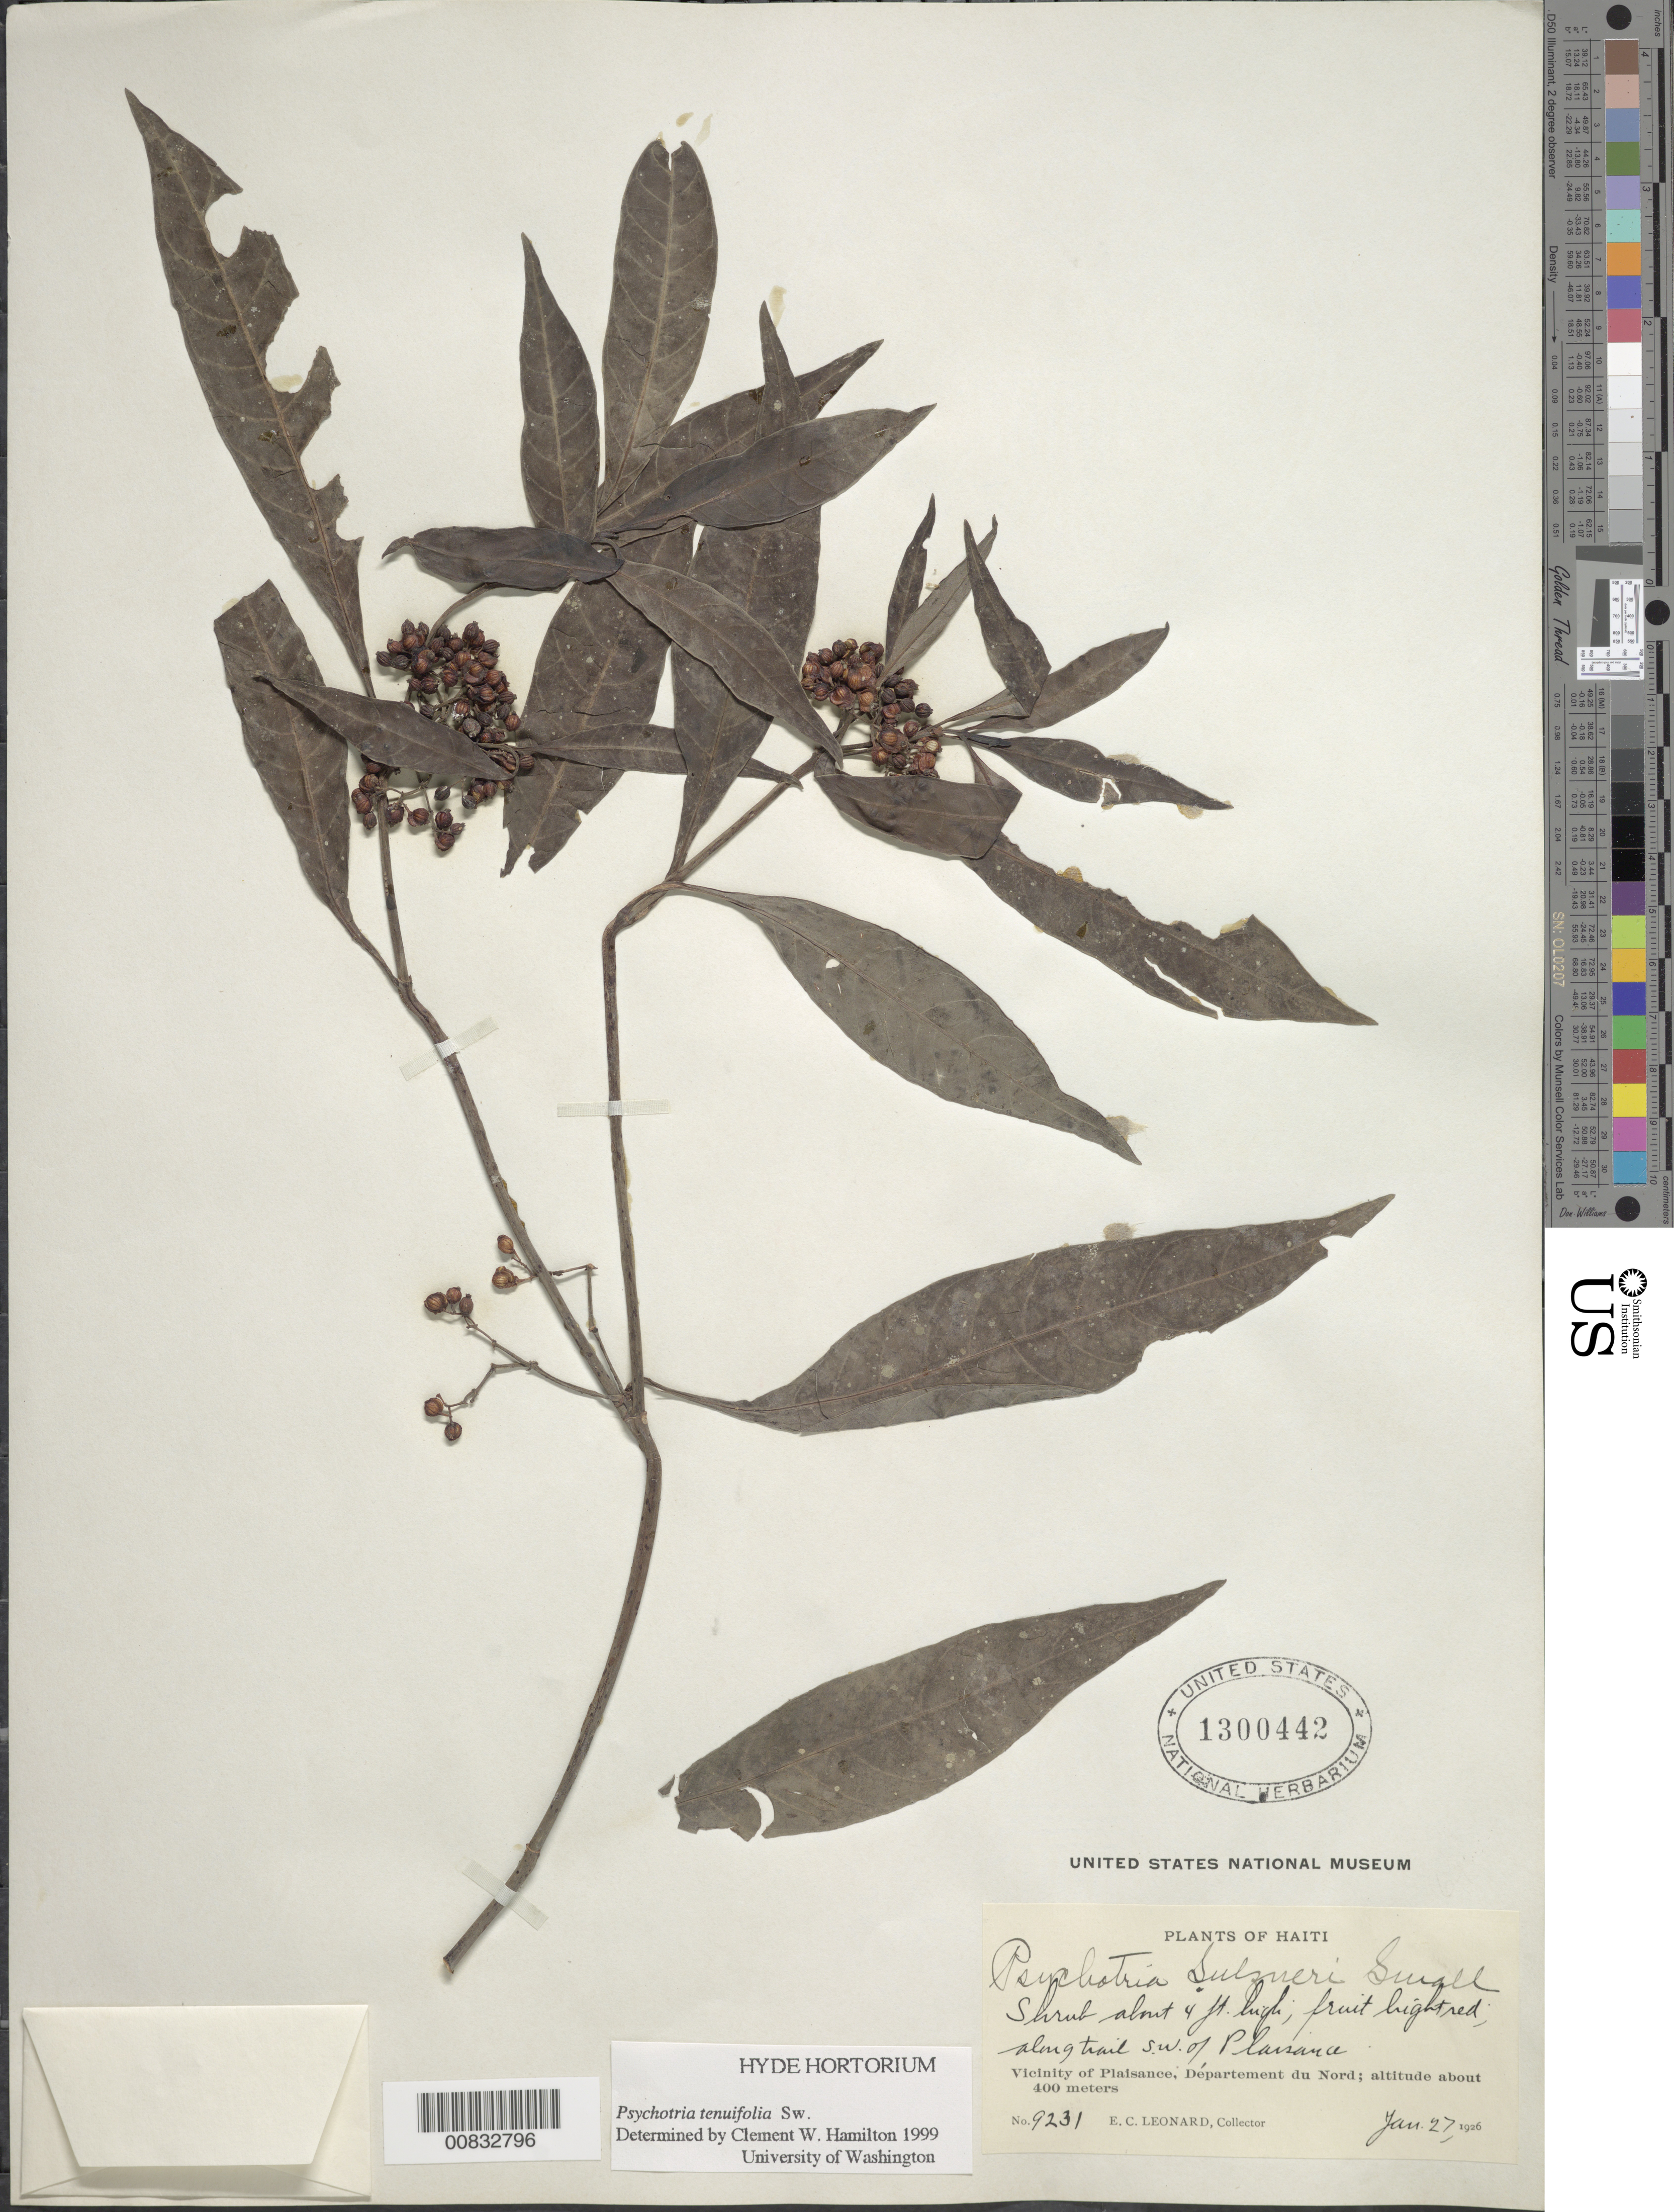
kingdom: Plantae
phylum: Tracheophyta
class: Magnoliopsida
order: Gentianales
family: Rubiaceae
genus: Psychotria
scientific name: Psychotria tenuifolia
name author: Sw.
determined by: Hamilton, C. W.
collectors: E. C. Leonard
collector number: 9231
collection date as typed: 27 Jan 1926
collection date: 1926-01-27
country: Haiti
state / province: Nord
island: Hispaniola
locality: Vicinity of Plaisance, along trail SW of town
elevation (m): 400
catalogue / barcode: US 1300442